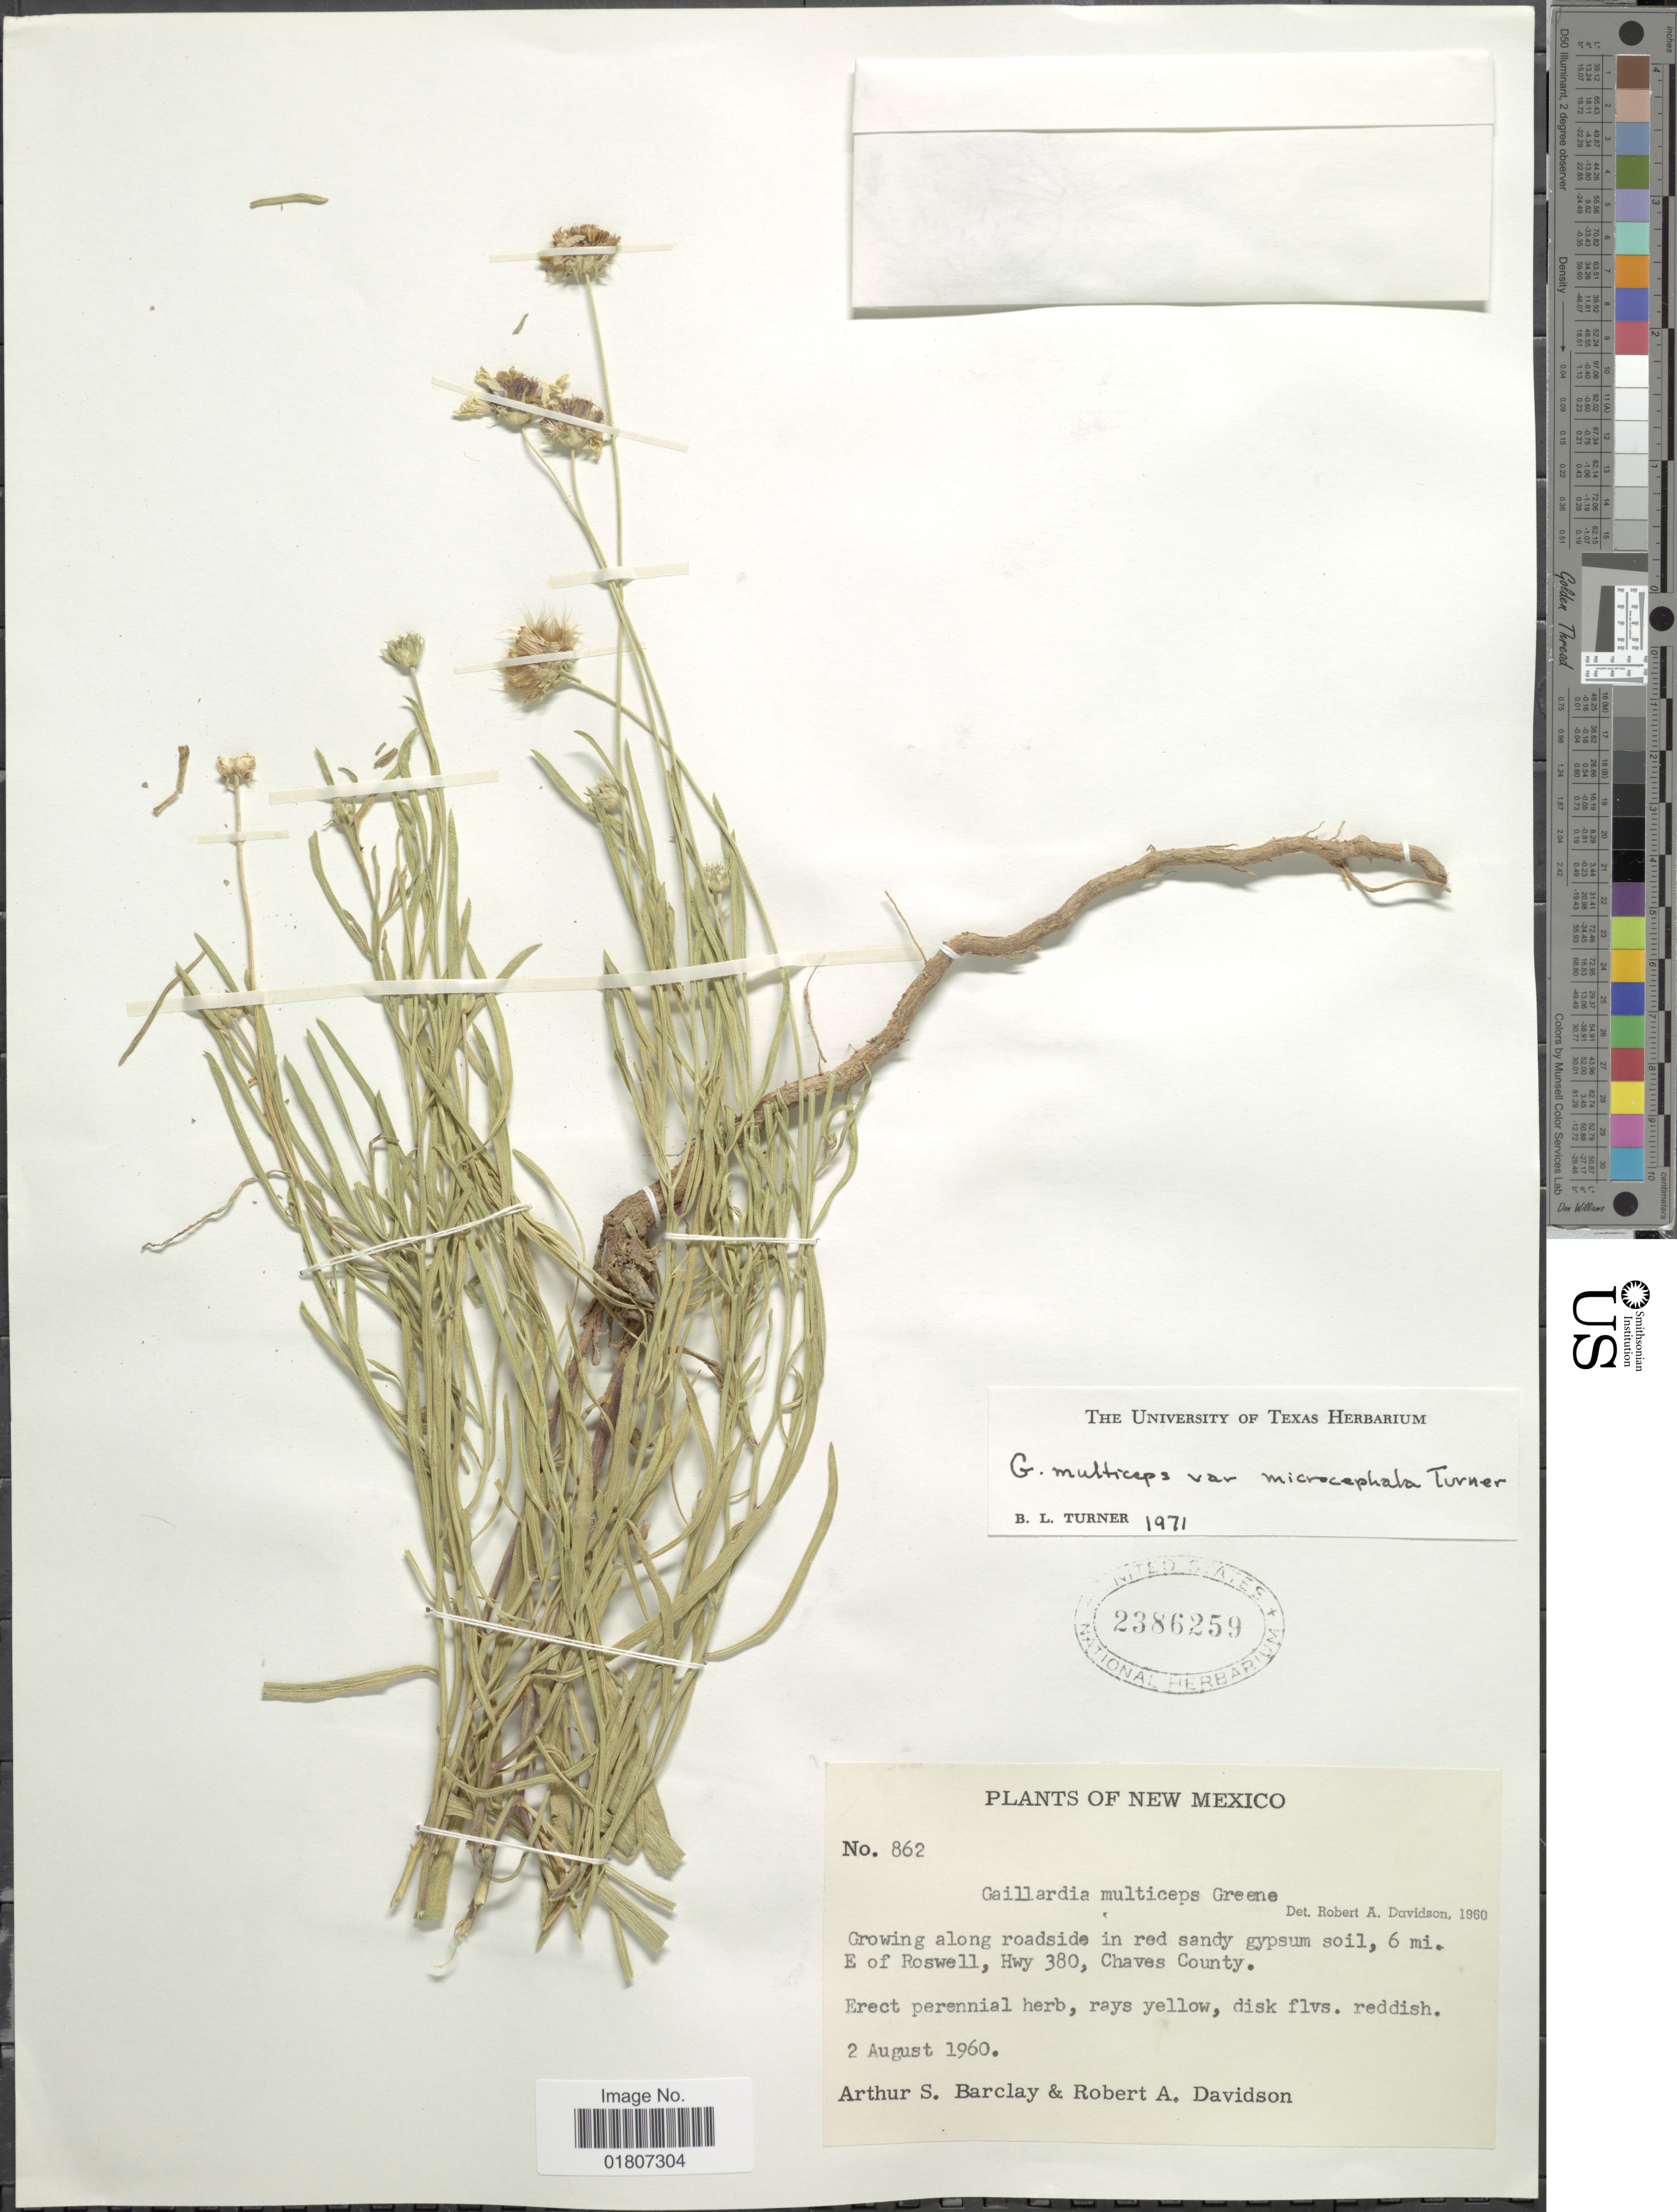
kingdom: Plantae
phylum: Tracheophyta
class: Magnoliopsida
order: Asterales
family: Asteraceae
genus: Gaillardia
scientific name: Gaillardia multiceps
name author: Greene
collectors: A. S. Barclay & R. A. Davidson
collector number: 862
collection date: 1960-08-02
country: United States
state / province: New Mexico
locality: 6 mi. E of Roswell, Hwy 380, Chaves County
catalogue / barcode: US 2386259